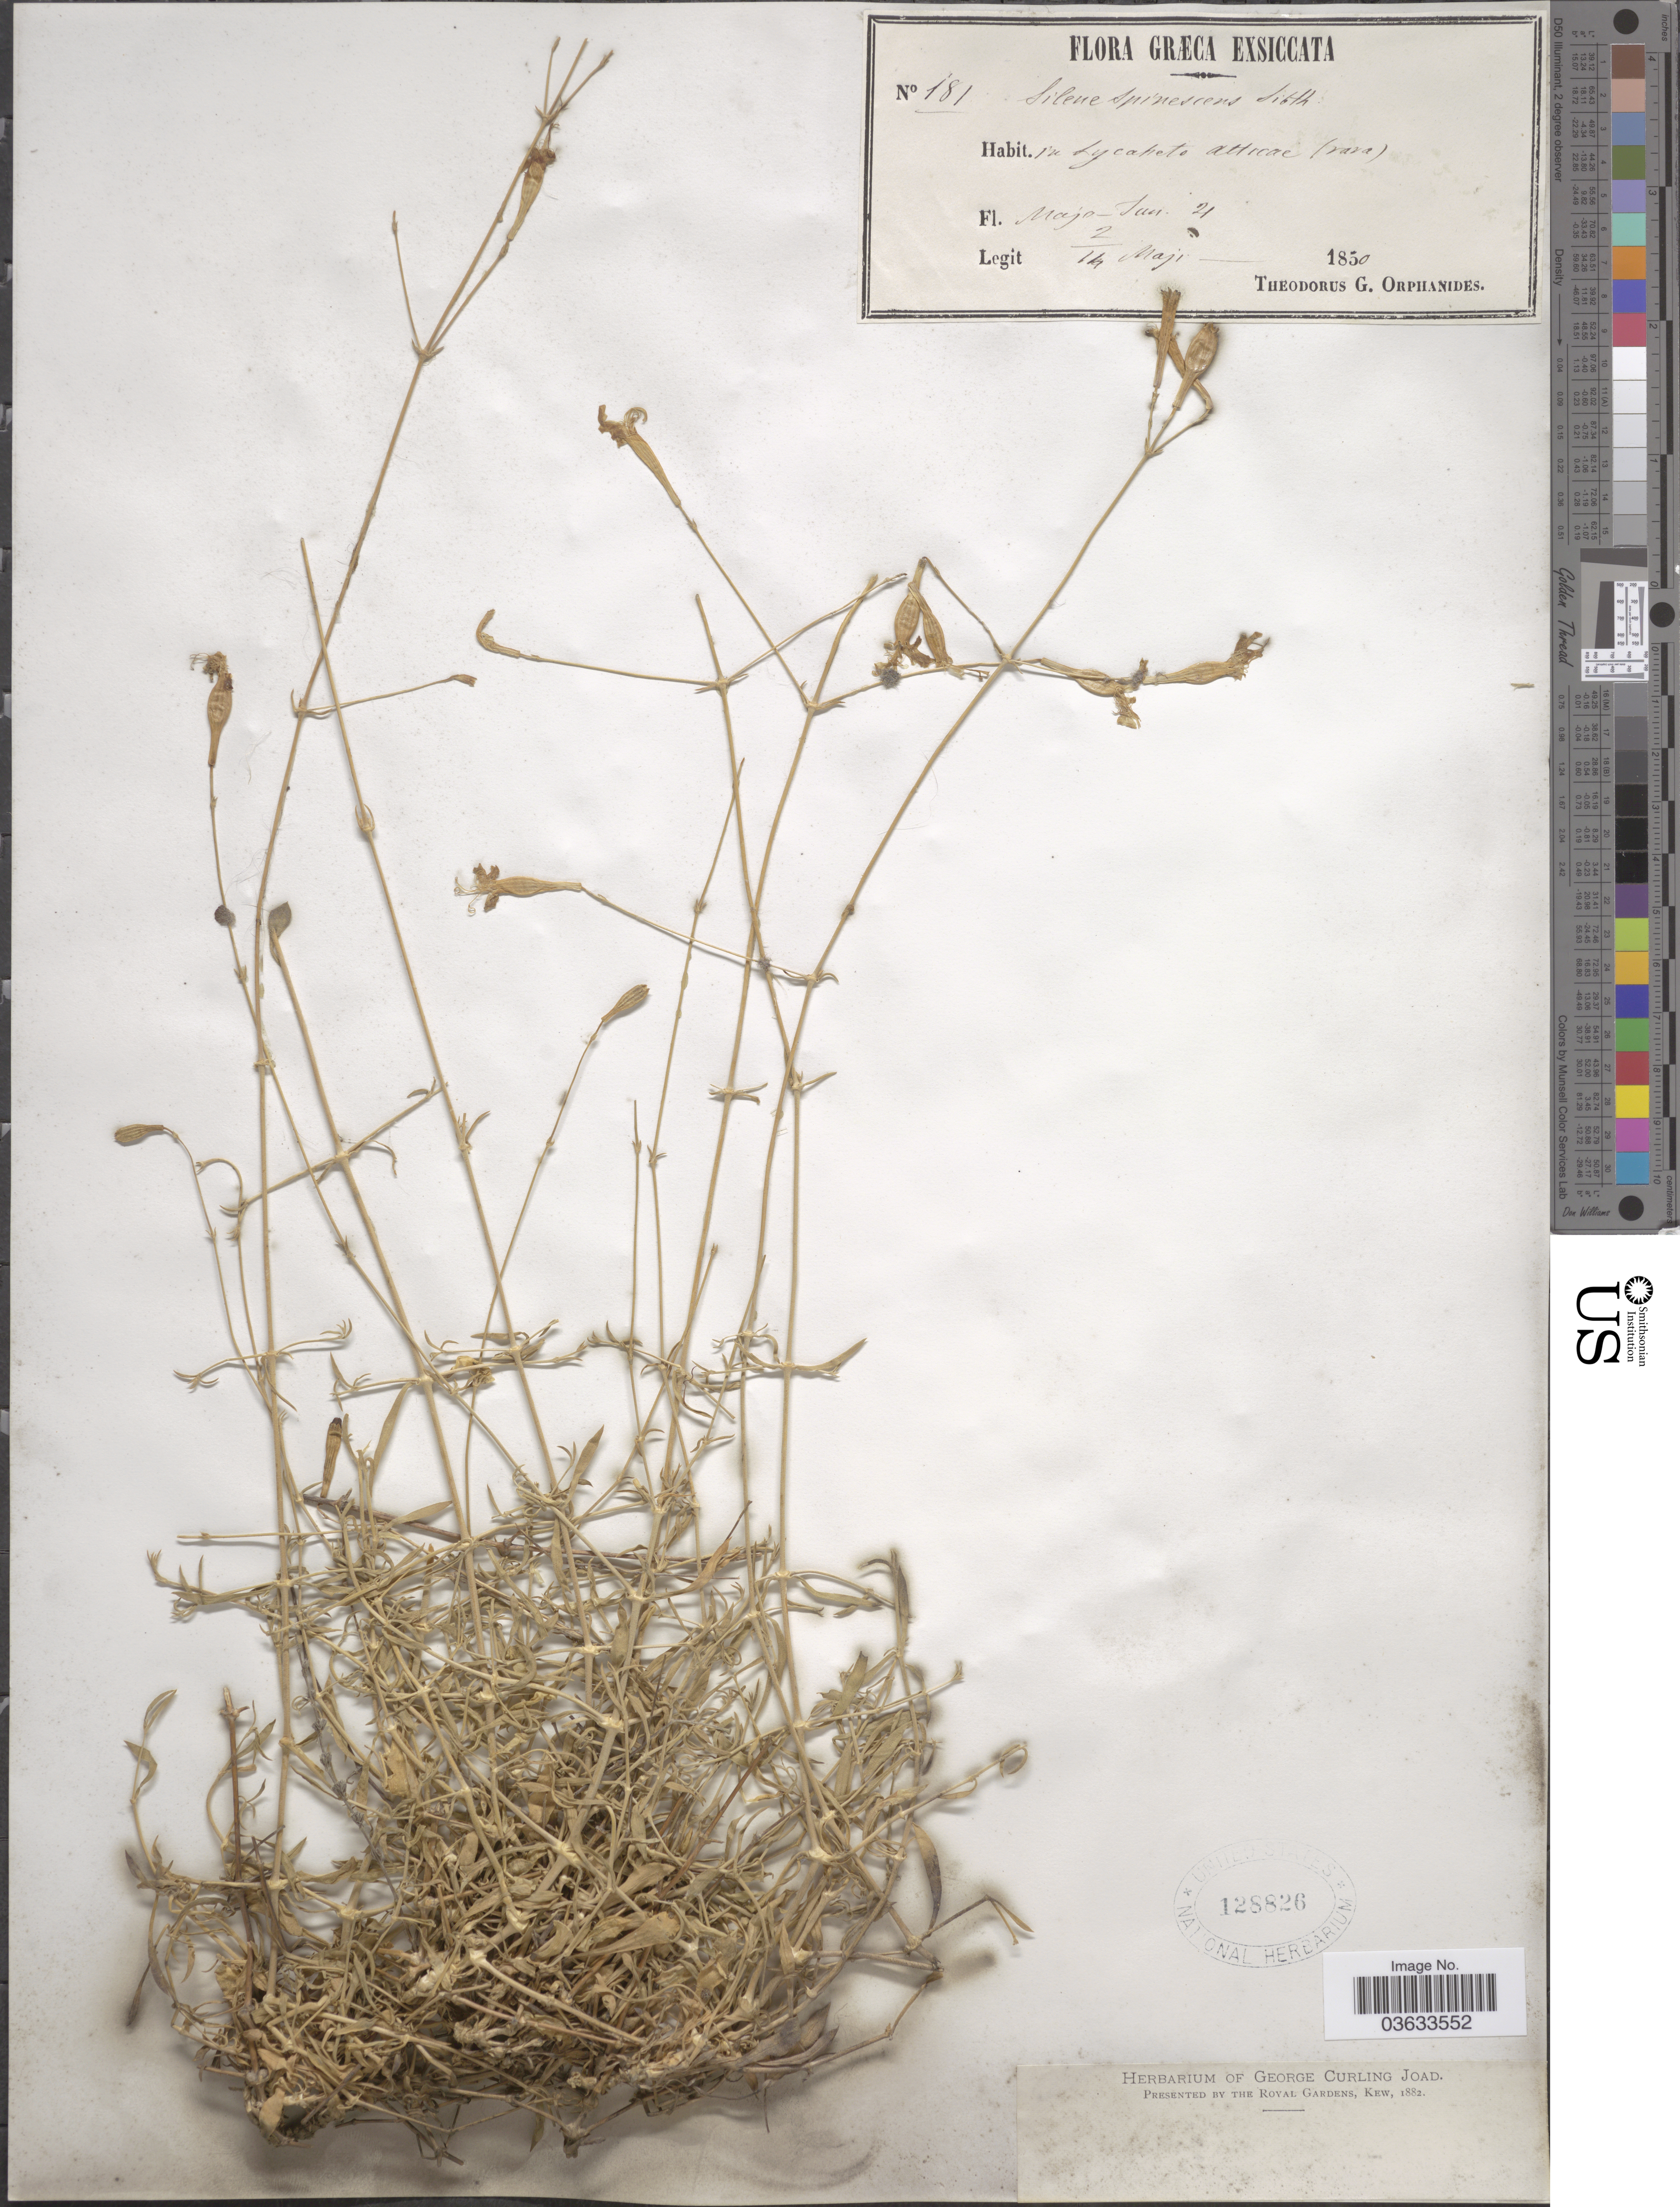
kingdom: Plantae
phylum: Tracheophyta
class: Magnoliopsida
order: Caryophyllales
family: Caryophyllaceae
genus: Silene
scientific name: Silene spinescens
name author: Sm.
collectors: T. G. Orphanides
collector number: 181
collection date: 1850-05-02/1850-05-14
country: Greece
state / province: Attica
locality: Græca. In Lycaheto Atticæ.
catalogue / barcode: US 128826